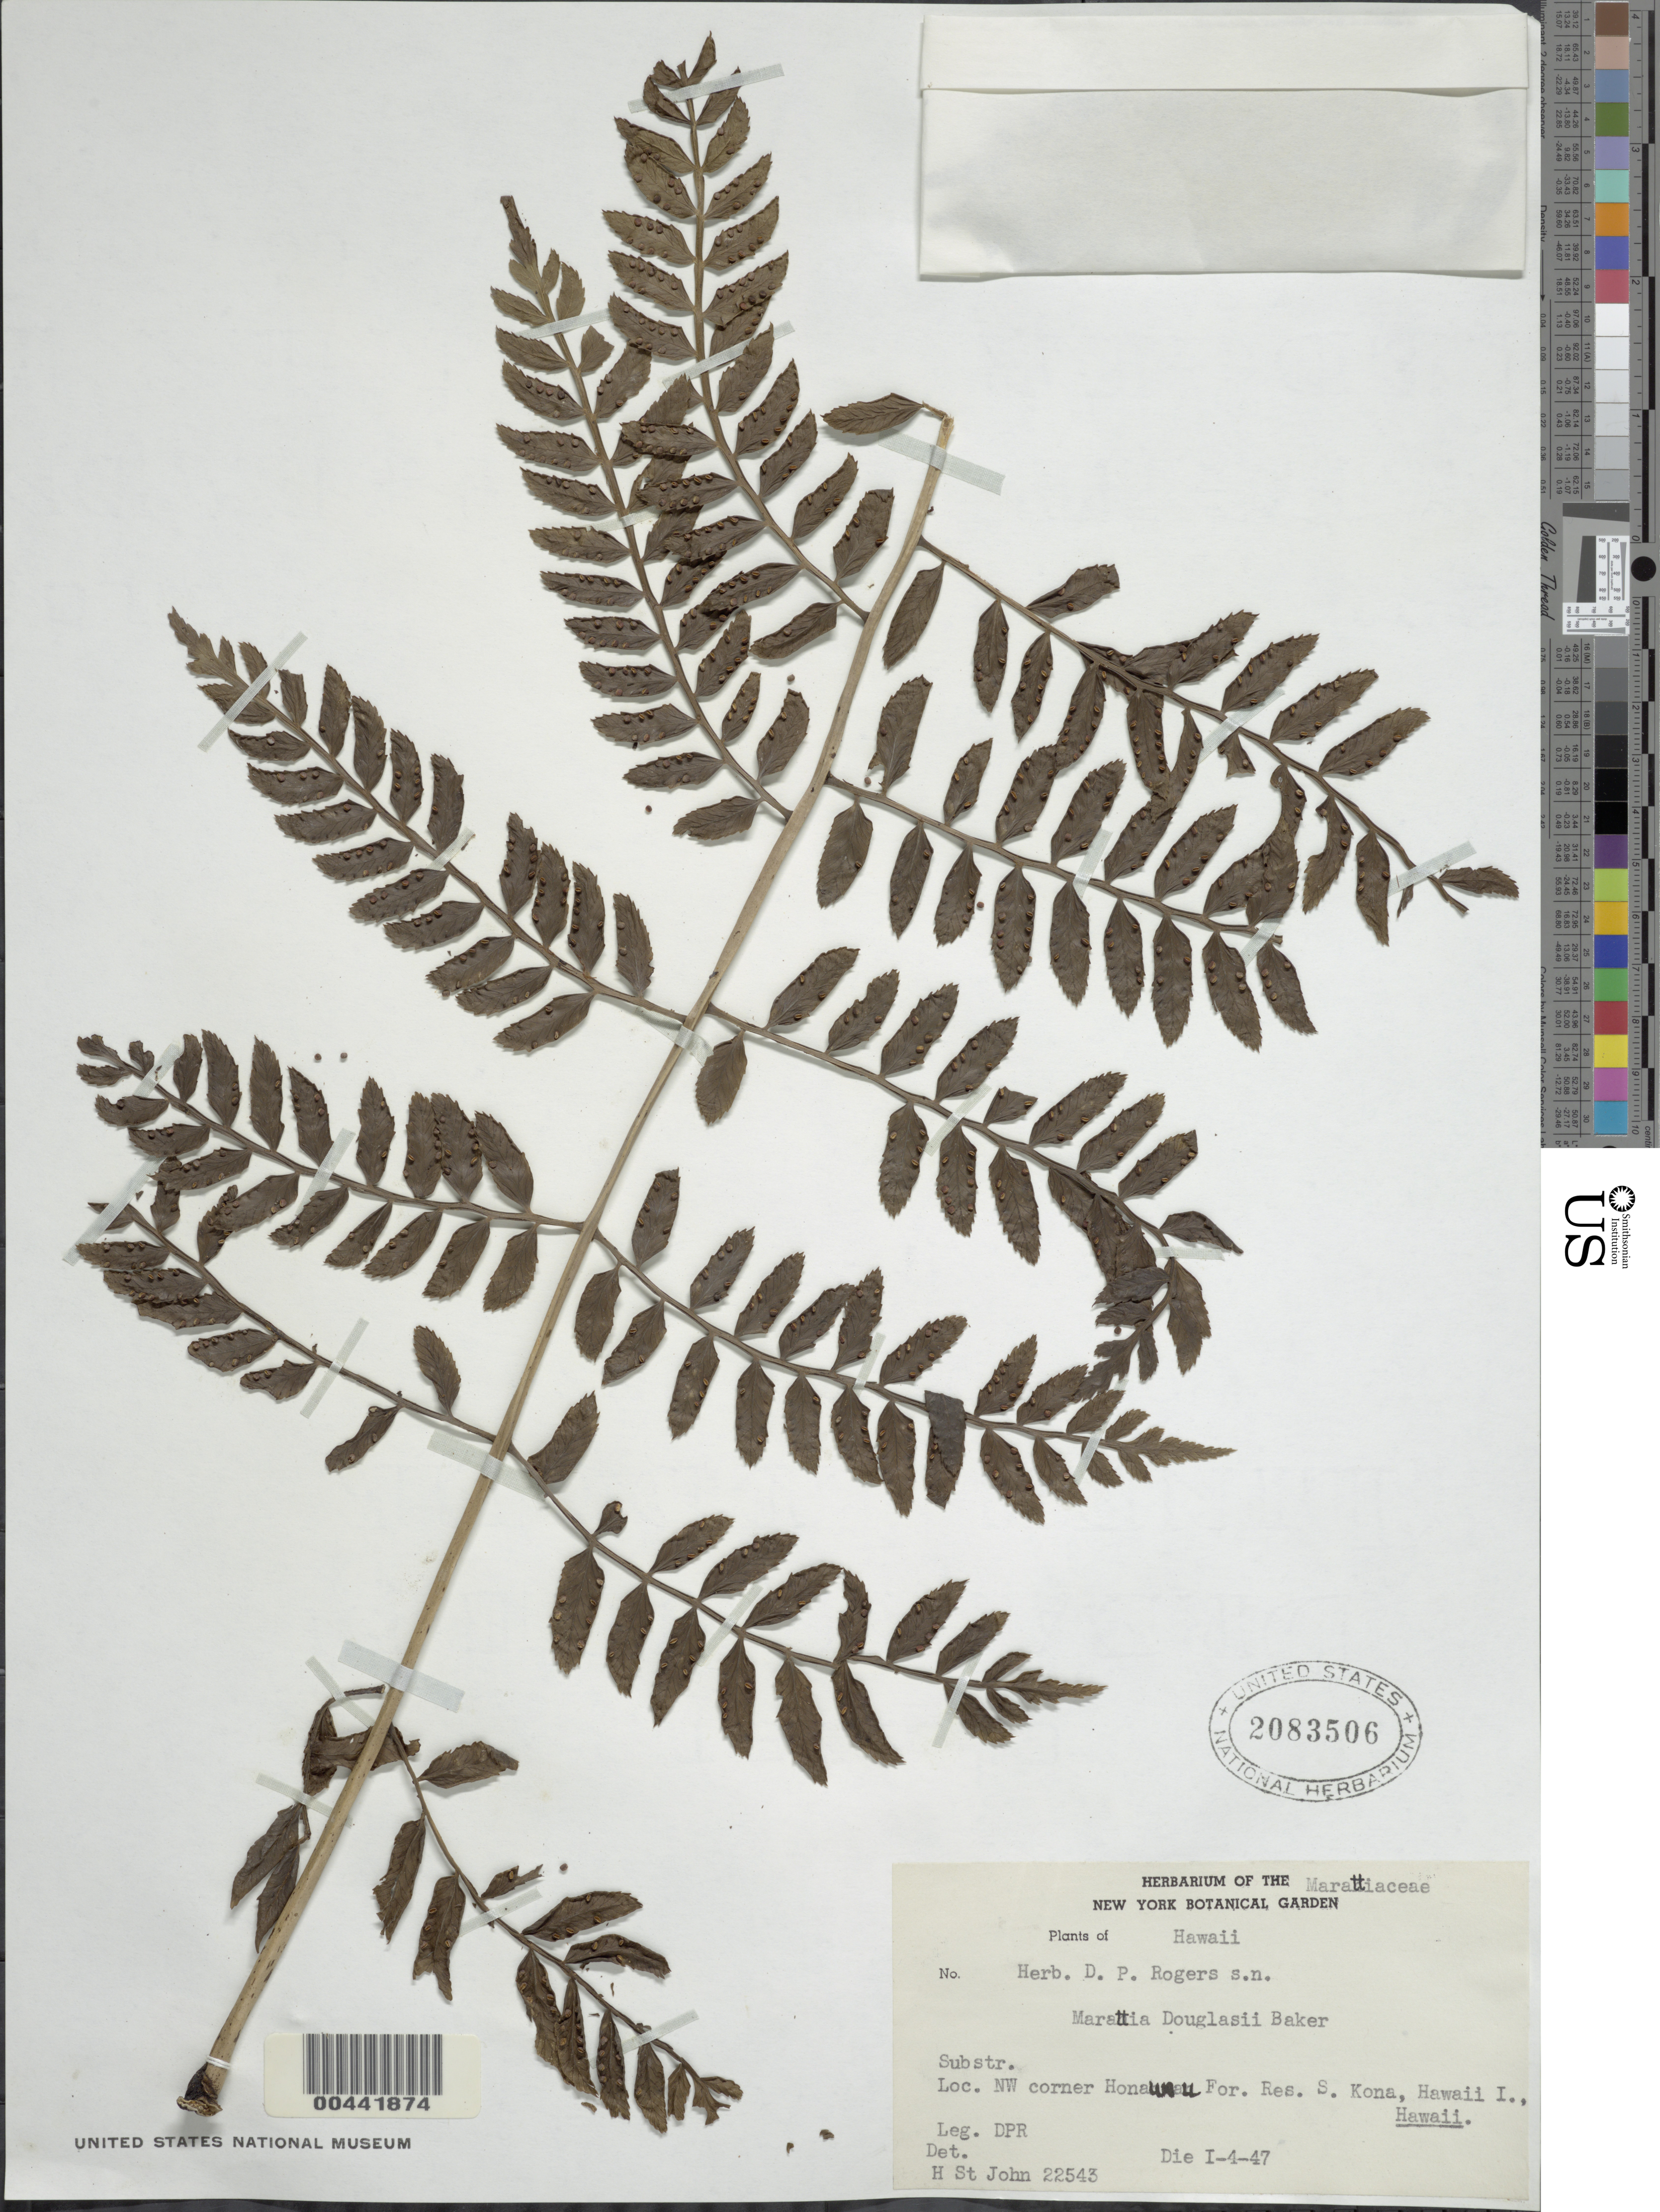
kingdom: Plantae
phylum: Tracheophyta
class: Polypodiopsida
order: Marattiales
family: Marattiaceae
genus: Marattia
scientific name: Marattia douglasii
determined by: St. John, H.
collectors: D. Rogers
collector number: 22543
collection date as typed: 4 Jan 1947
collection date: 1947-01-04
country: United States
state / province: Hawaii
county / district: Hawaii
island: Hawaii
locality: NW corner Honaunau For. Res. S. Kona, Hawaii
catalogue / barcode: US 2083506